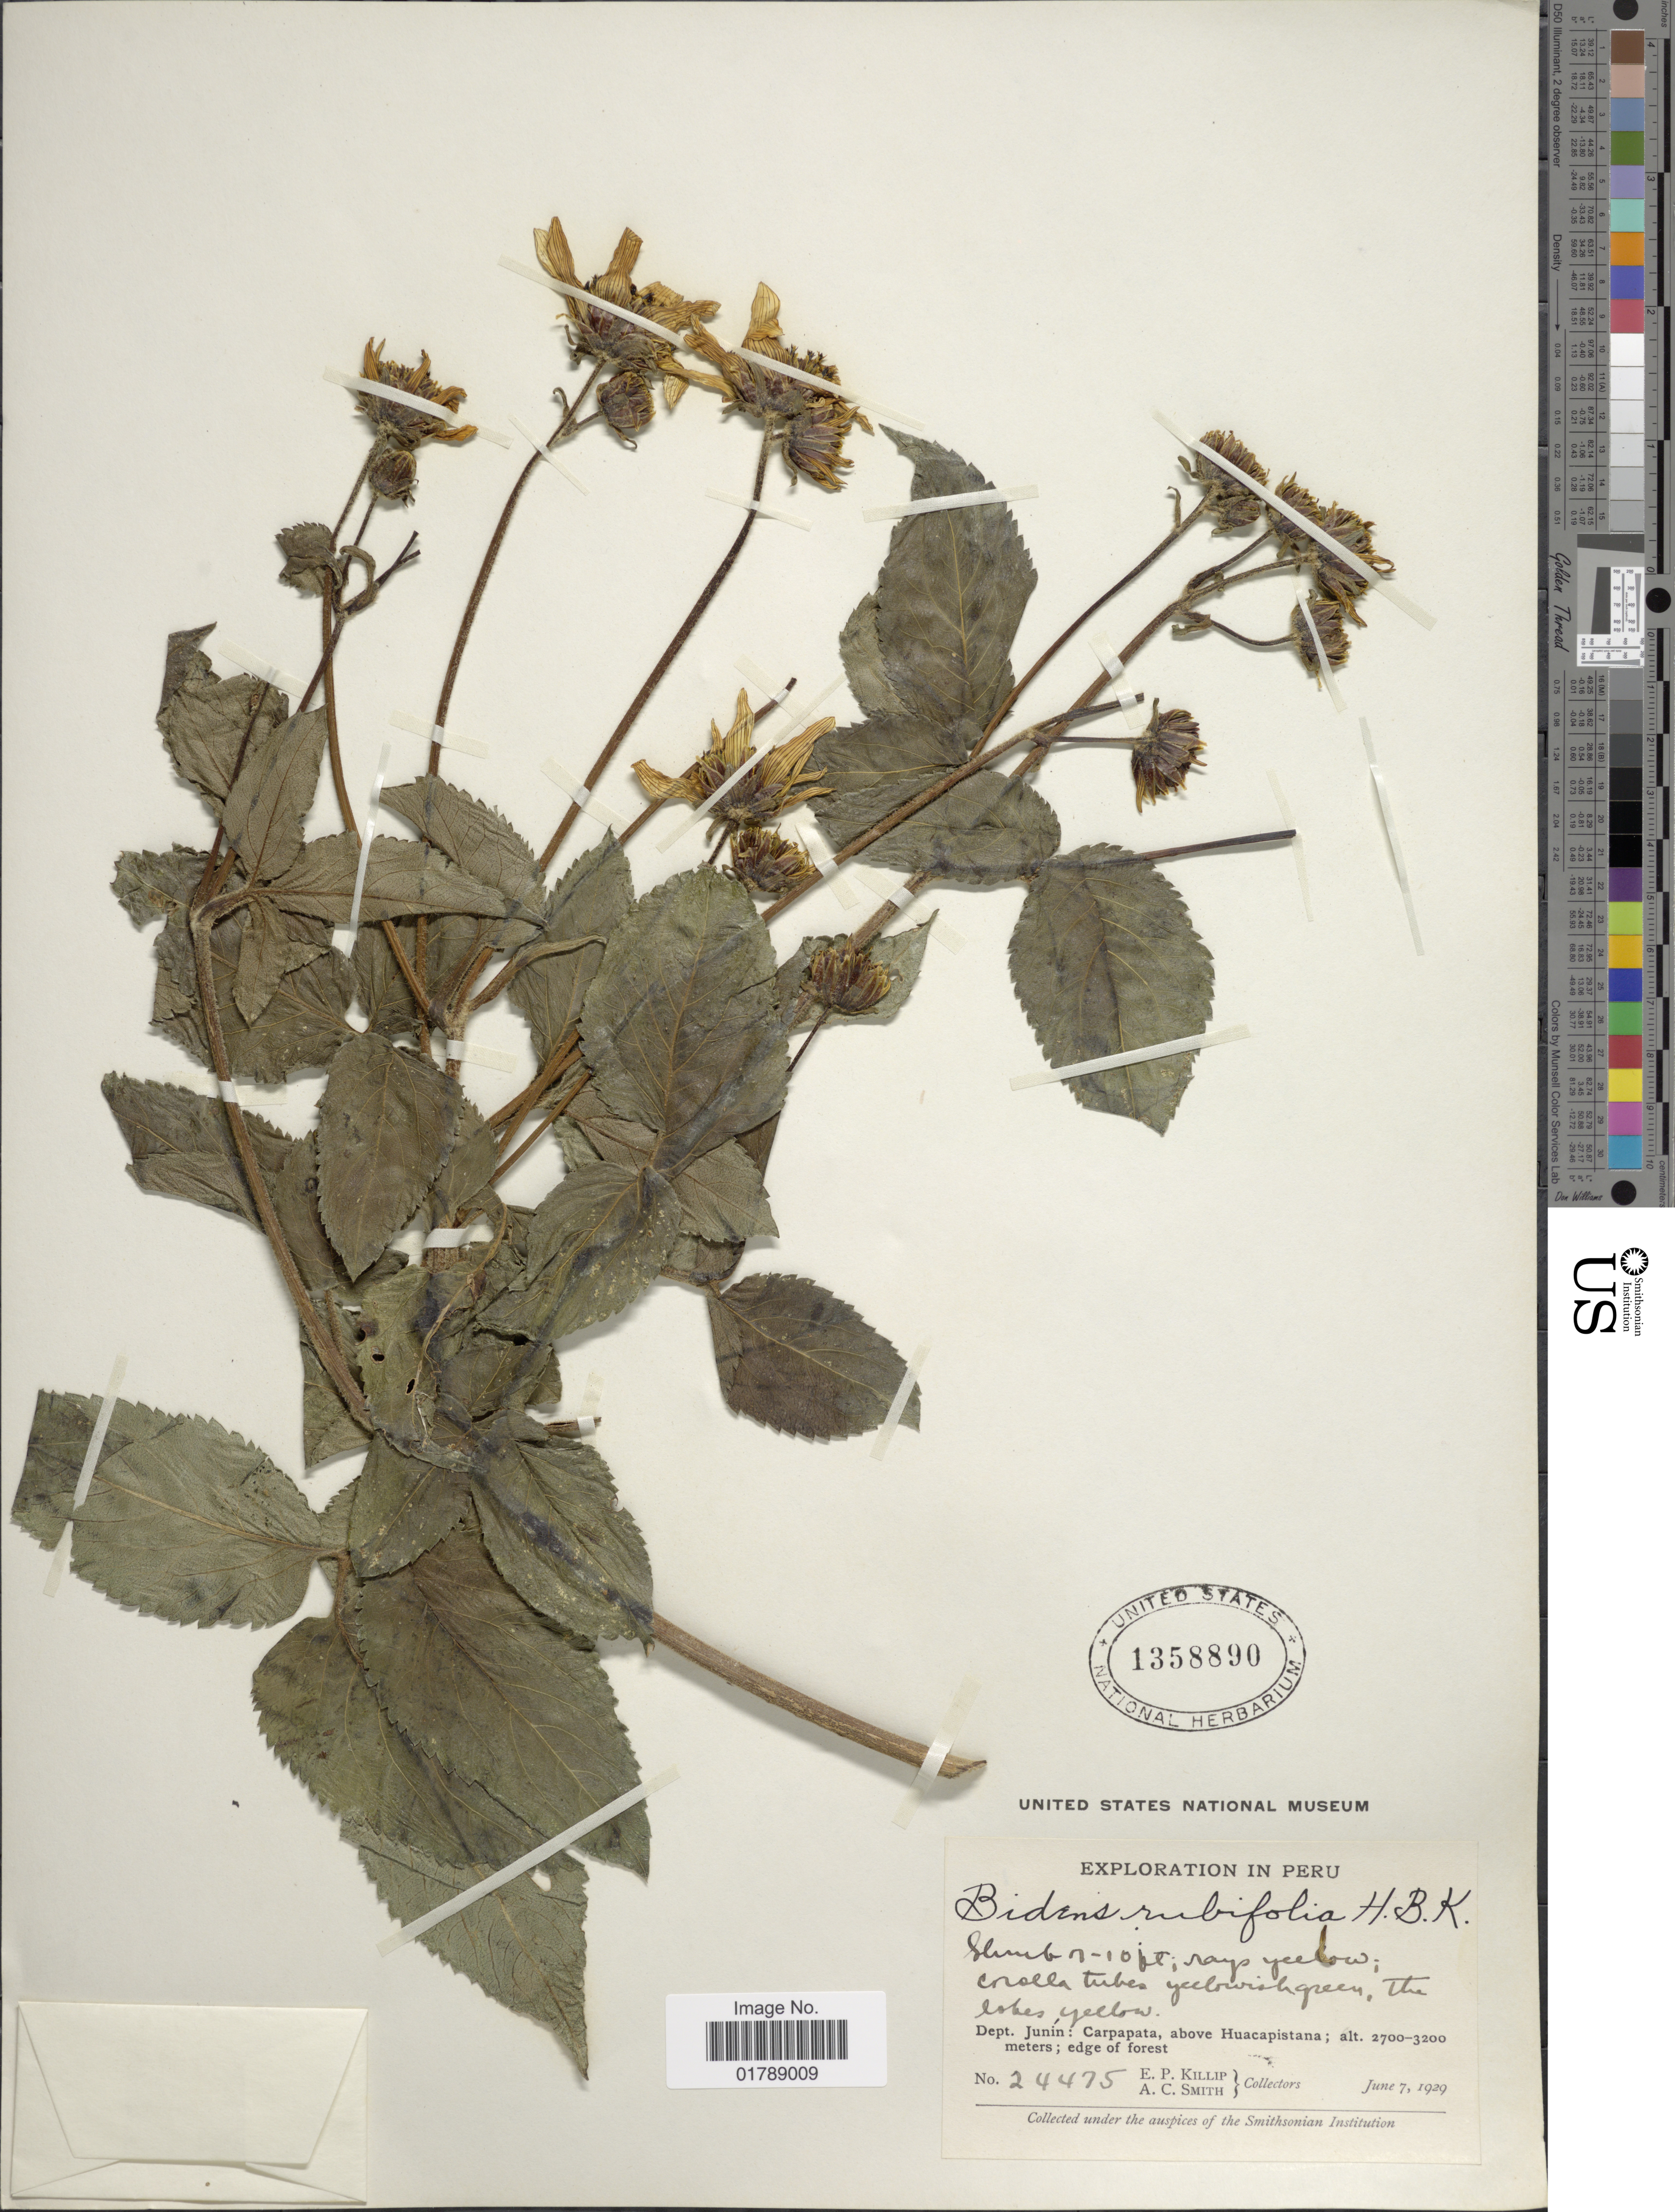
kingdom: Plantae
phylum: Tracheophyta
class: Magnoliopsida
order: Asterales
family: Asteraceae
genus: Bidens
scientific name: Bidens rubifolia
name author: Kunth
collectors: E. P. Killip & A. C. Smith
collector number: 24475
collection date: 1929-06-07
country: Peru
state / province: Junín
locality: Carpapata, above Huacapistana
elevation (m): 2700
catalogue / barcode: US 1358890